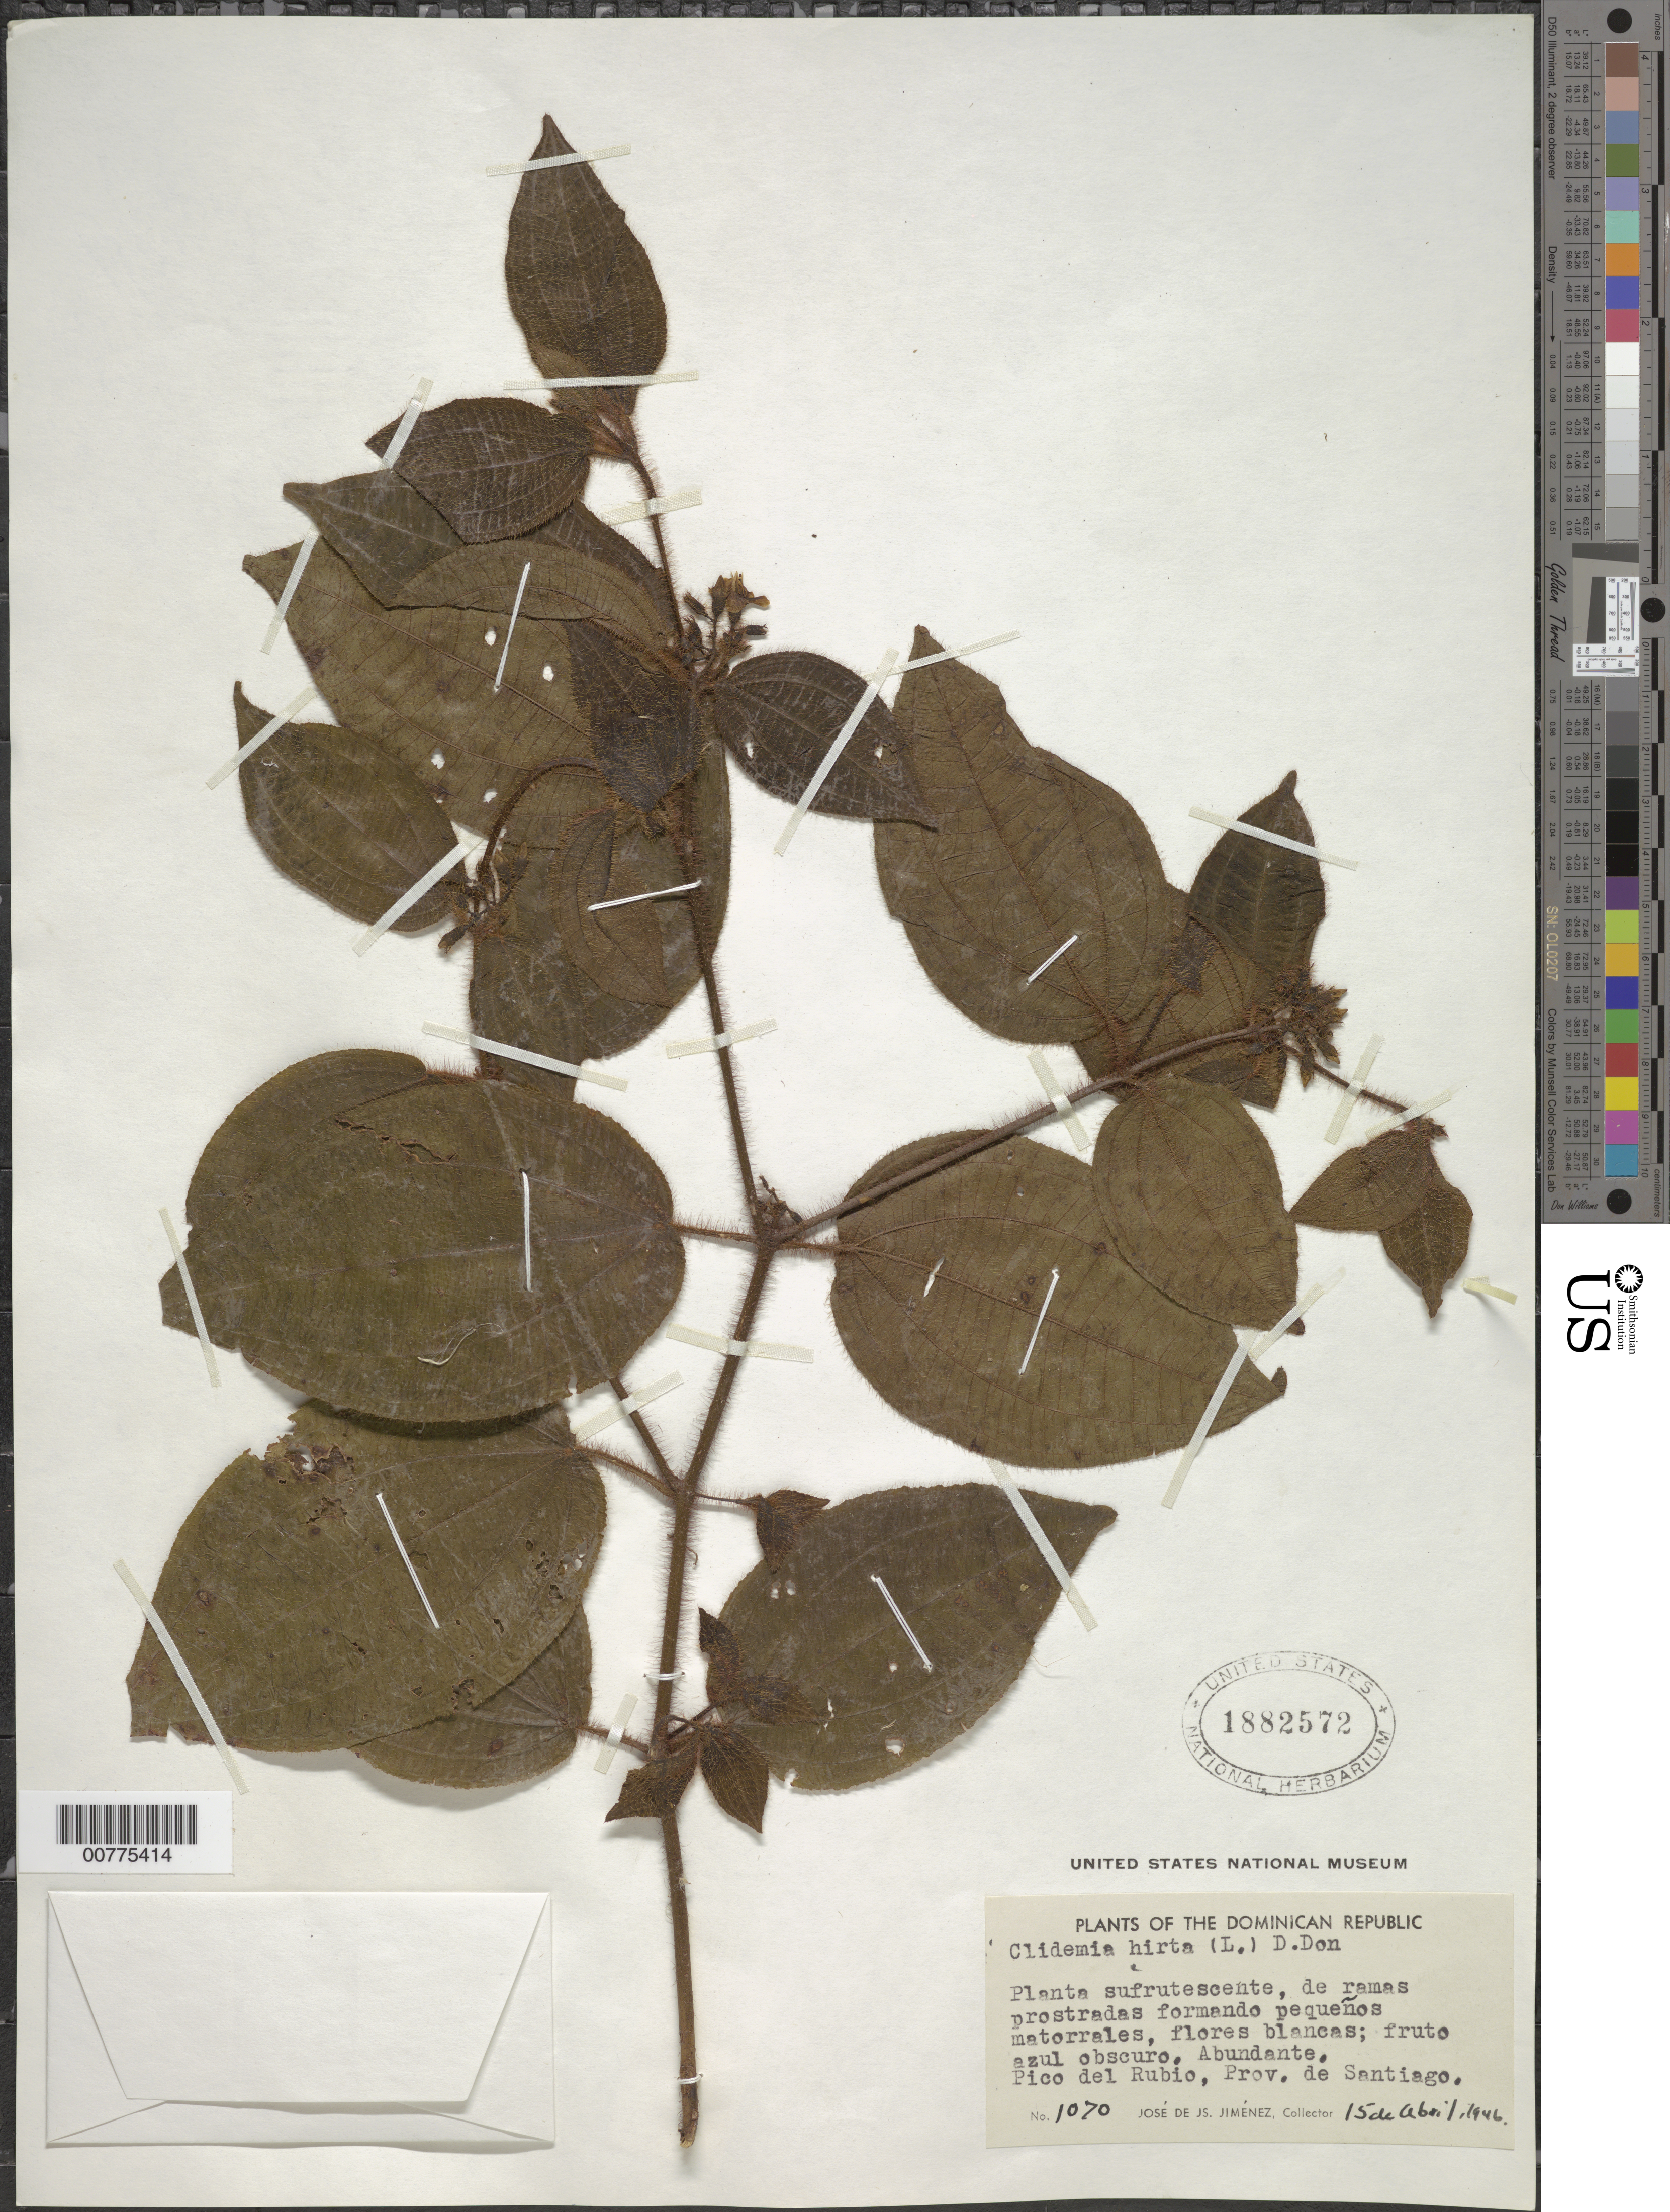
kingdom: Plantae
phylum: Tracheophyta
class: Magnoliopsida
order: Myrtales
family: Melastomataceae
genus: Clidemia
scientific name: Clidemia hirta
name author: (L.) D. Don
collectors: J. J. Jiménez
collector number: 1070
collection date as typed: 15 Apr 1946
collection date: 1946-04-15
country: Dominican Republic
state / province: Santiago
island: Hispaniola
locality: Del Rubio Peak.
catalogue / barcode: US 1882572